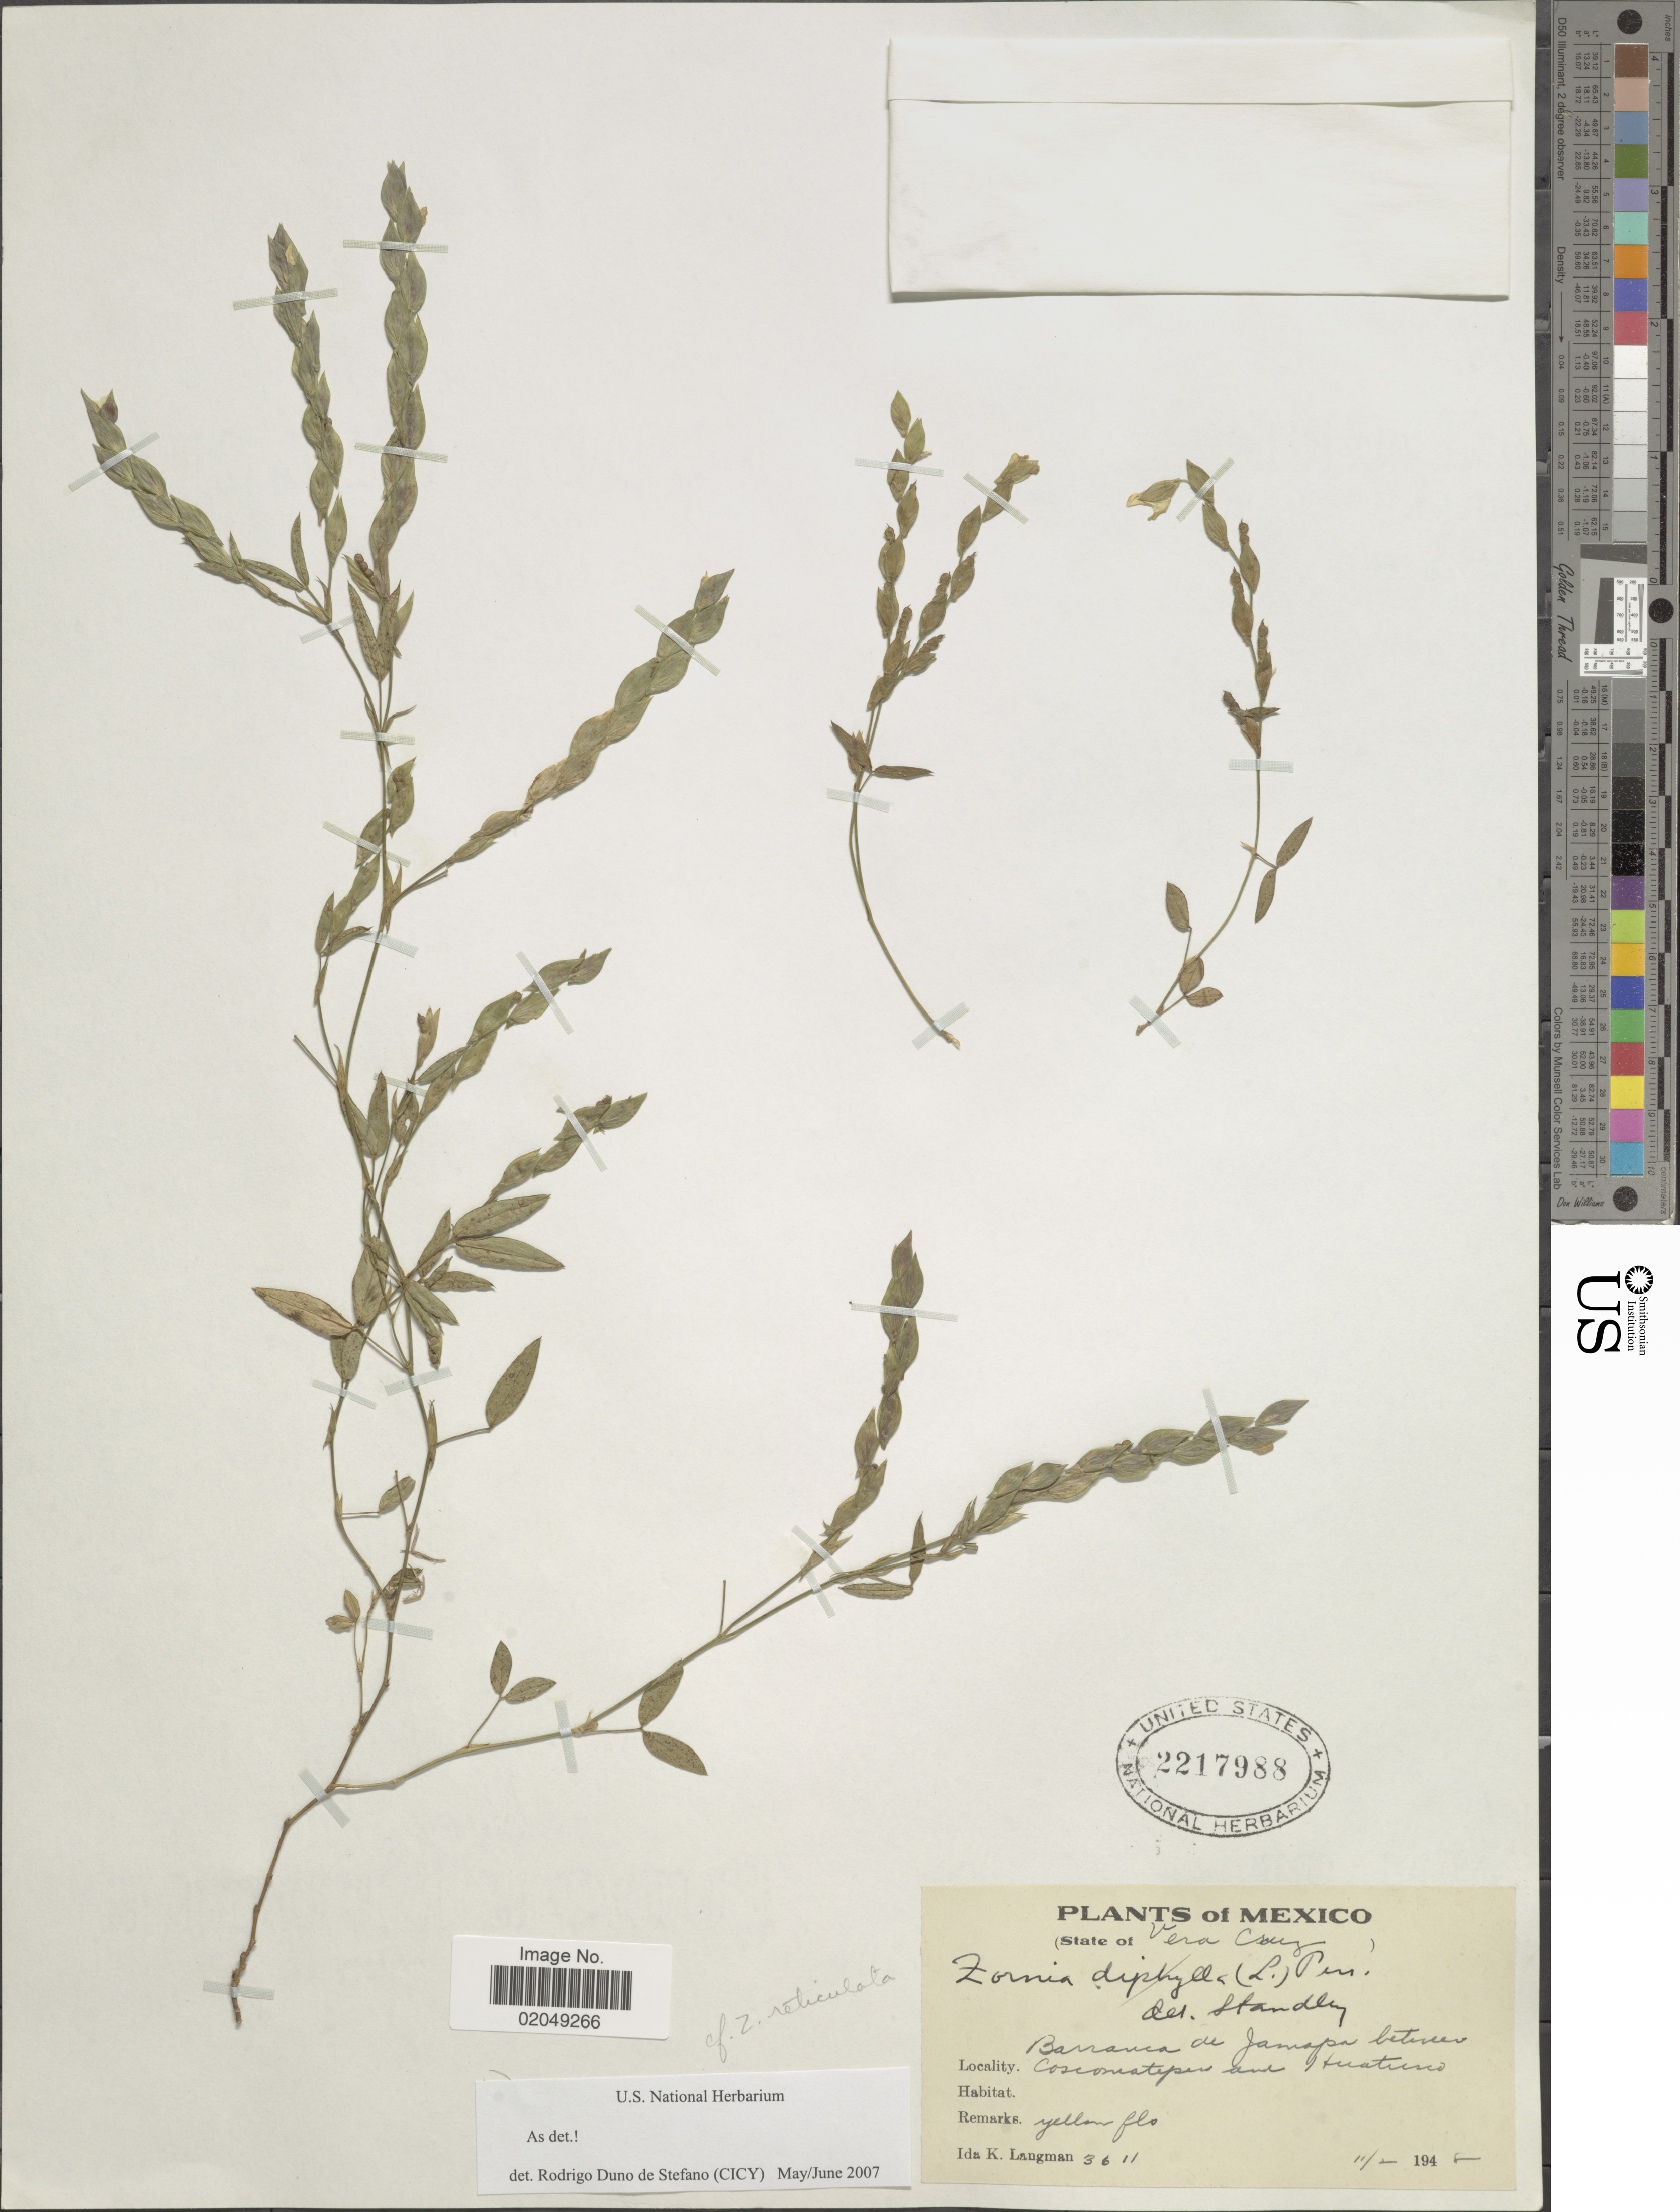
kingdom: Plantae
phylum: Tracheophyta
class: Magnoliopsida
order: Fabales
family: Fabaceae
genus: Zornia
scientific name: Zornia reticulata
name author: Sm.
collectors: I. K. Langman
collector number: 3611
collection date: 1948-02-11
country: Mexico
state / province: Veracruz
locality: Barranca de Jamapa between Coscomatepec and Huatusco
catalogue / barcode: US 2217988